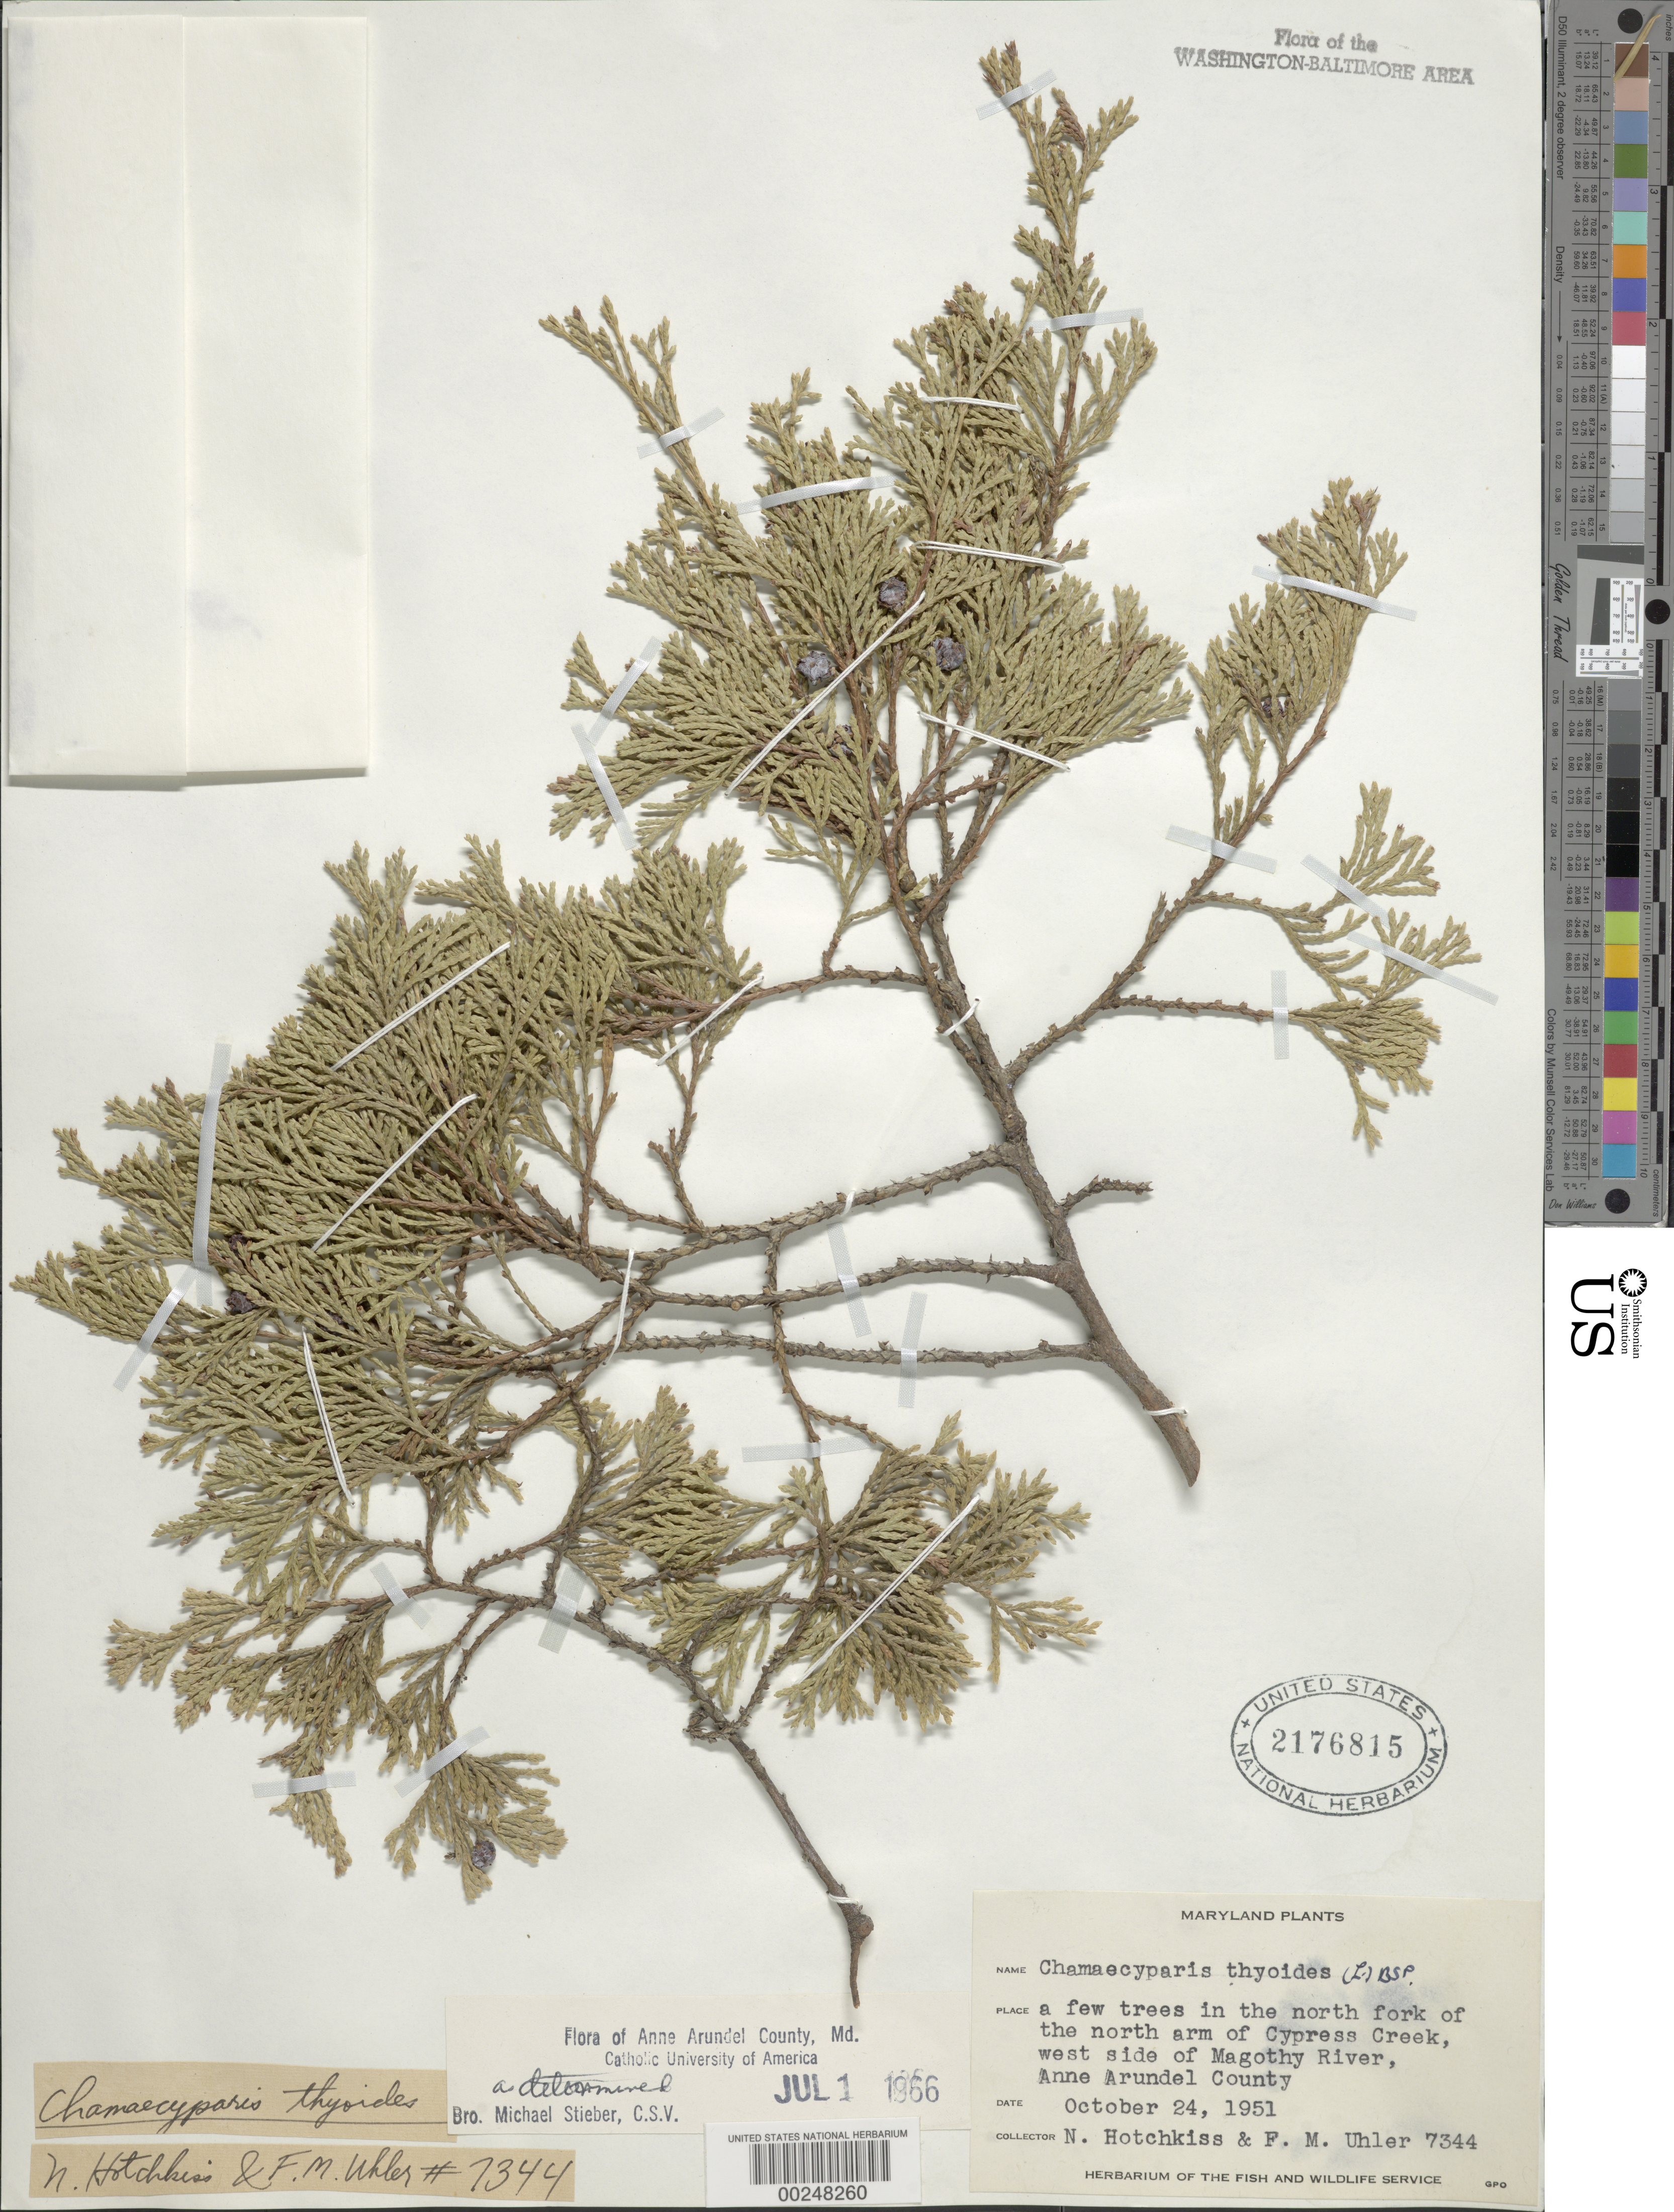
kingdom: Plantae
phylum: Tracheophyta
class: Pinopsida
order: Pinales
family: Cupressaceae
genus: Chamaecyparis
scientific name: Chamaecyparis thyoides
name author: (L.) Britton, Stearns & Poggenb.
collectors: N. Hotchkiss & F. M. Uhler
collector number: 7344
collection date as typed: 24 Oct 1951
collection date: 1951-10-24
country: United States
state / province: Maryland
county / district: Anne Arundel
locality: N fork of N arm of Cypress Creek, W side of Magothy River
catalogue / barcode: US 2176815